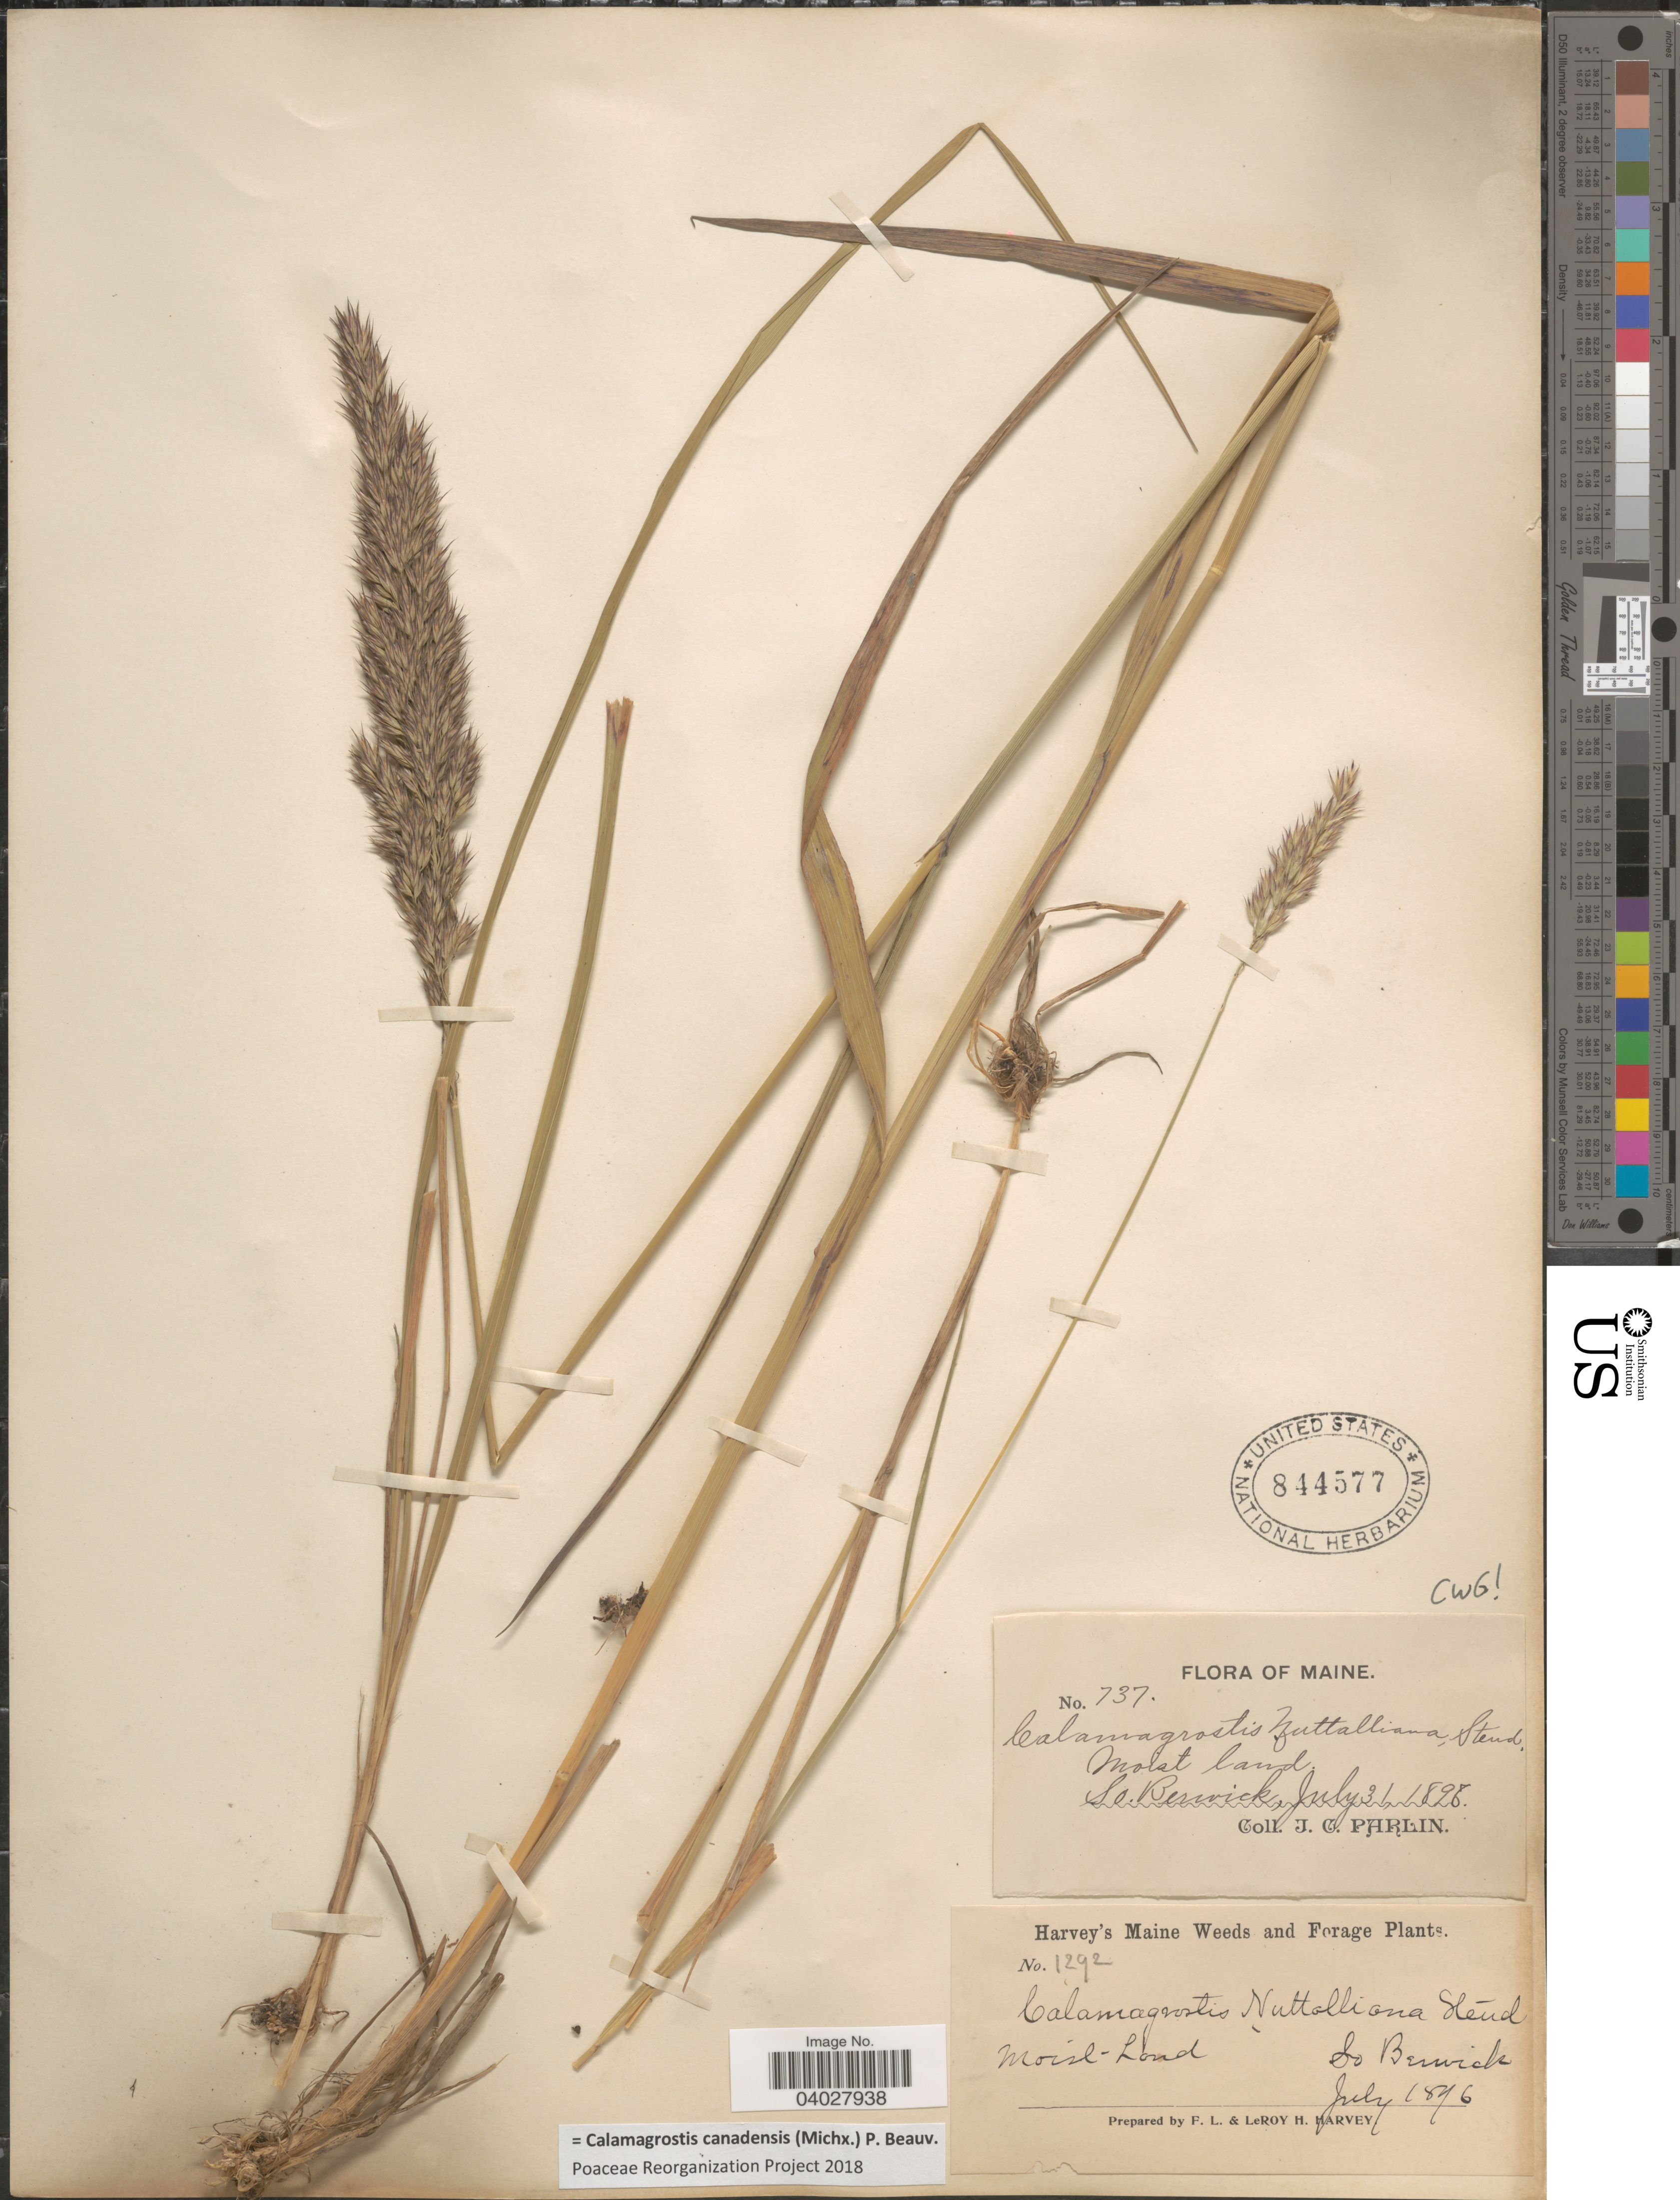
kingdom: Plantae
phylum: Tracheophyta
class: Liliopsida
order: Poales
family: Poaceae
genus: Calamagrostis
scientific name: Calamagrostis canadensis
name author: (Michx.) P. Beauv.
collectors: F. L. Harvey & L. H. Harvey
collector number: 1292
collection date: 1876-07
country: United States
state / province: Maine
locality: Moist land. So. Berwick.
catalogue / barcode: US 844577